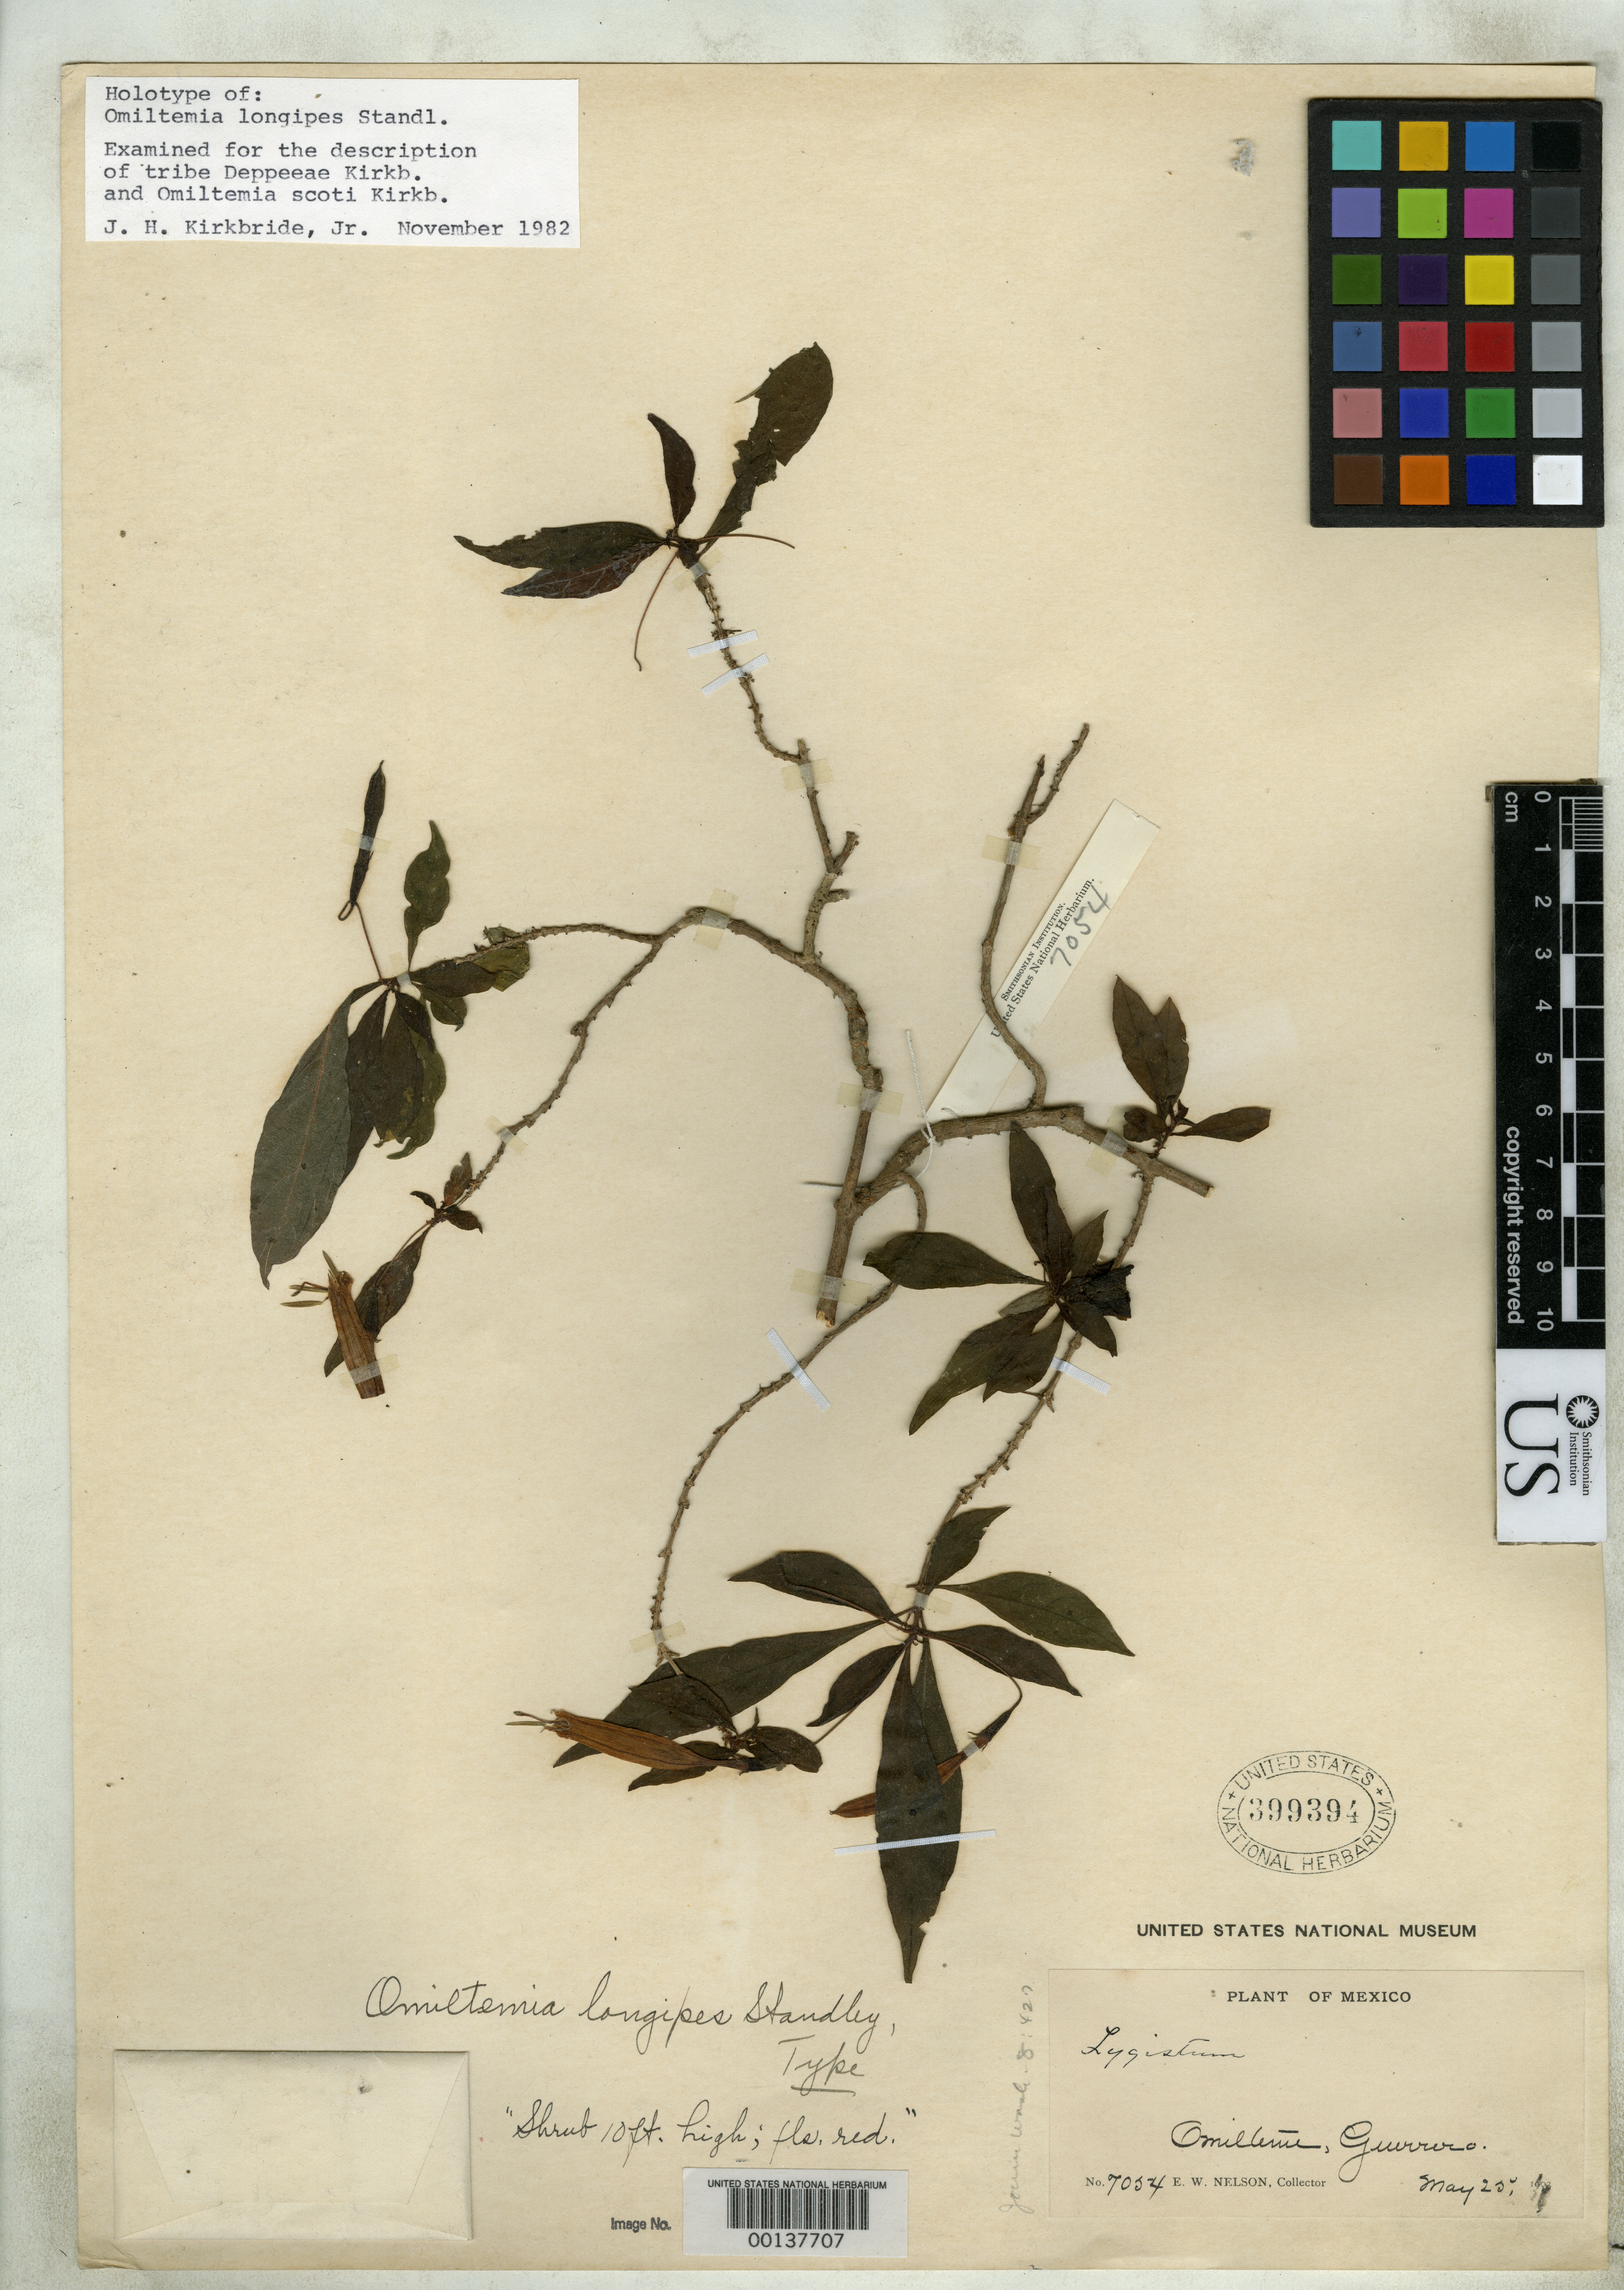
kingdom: Plantae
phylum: Tracheophyta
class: Magnoliopsida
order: Gentianales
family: Rubiaceae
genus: Omiltemia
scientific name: Omiltemia longipes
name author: Standl.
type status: Holotype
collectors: E. W. Nelson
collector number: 7054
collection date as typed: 25 May 1903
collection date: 1903-05-25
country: Mexico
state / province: Guerrero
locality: Omilteme.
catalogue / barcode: US 399394